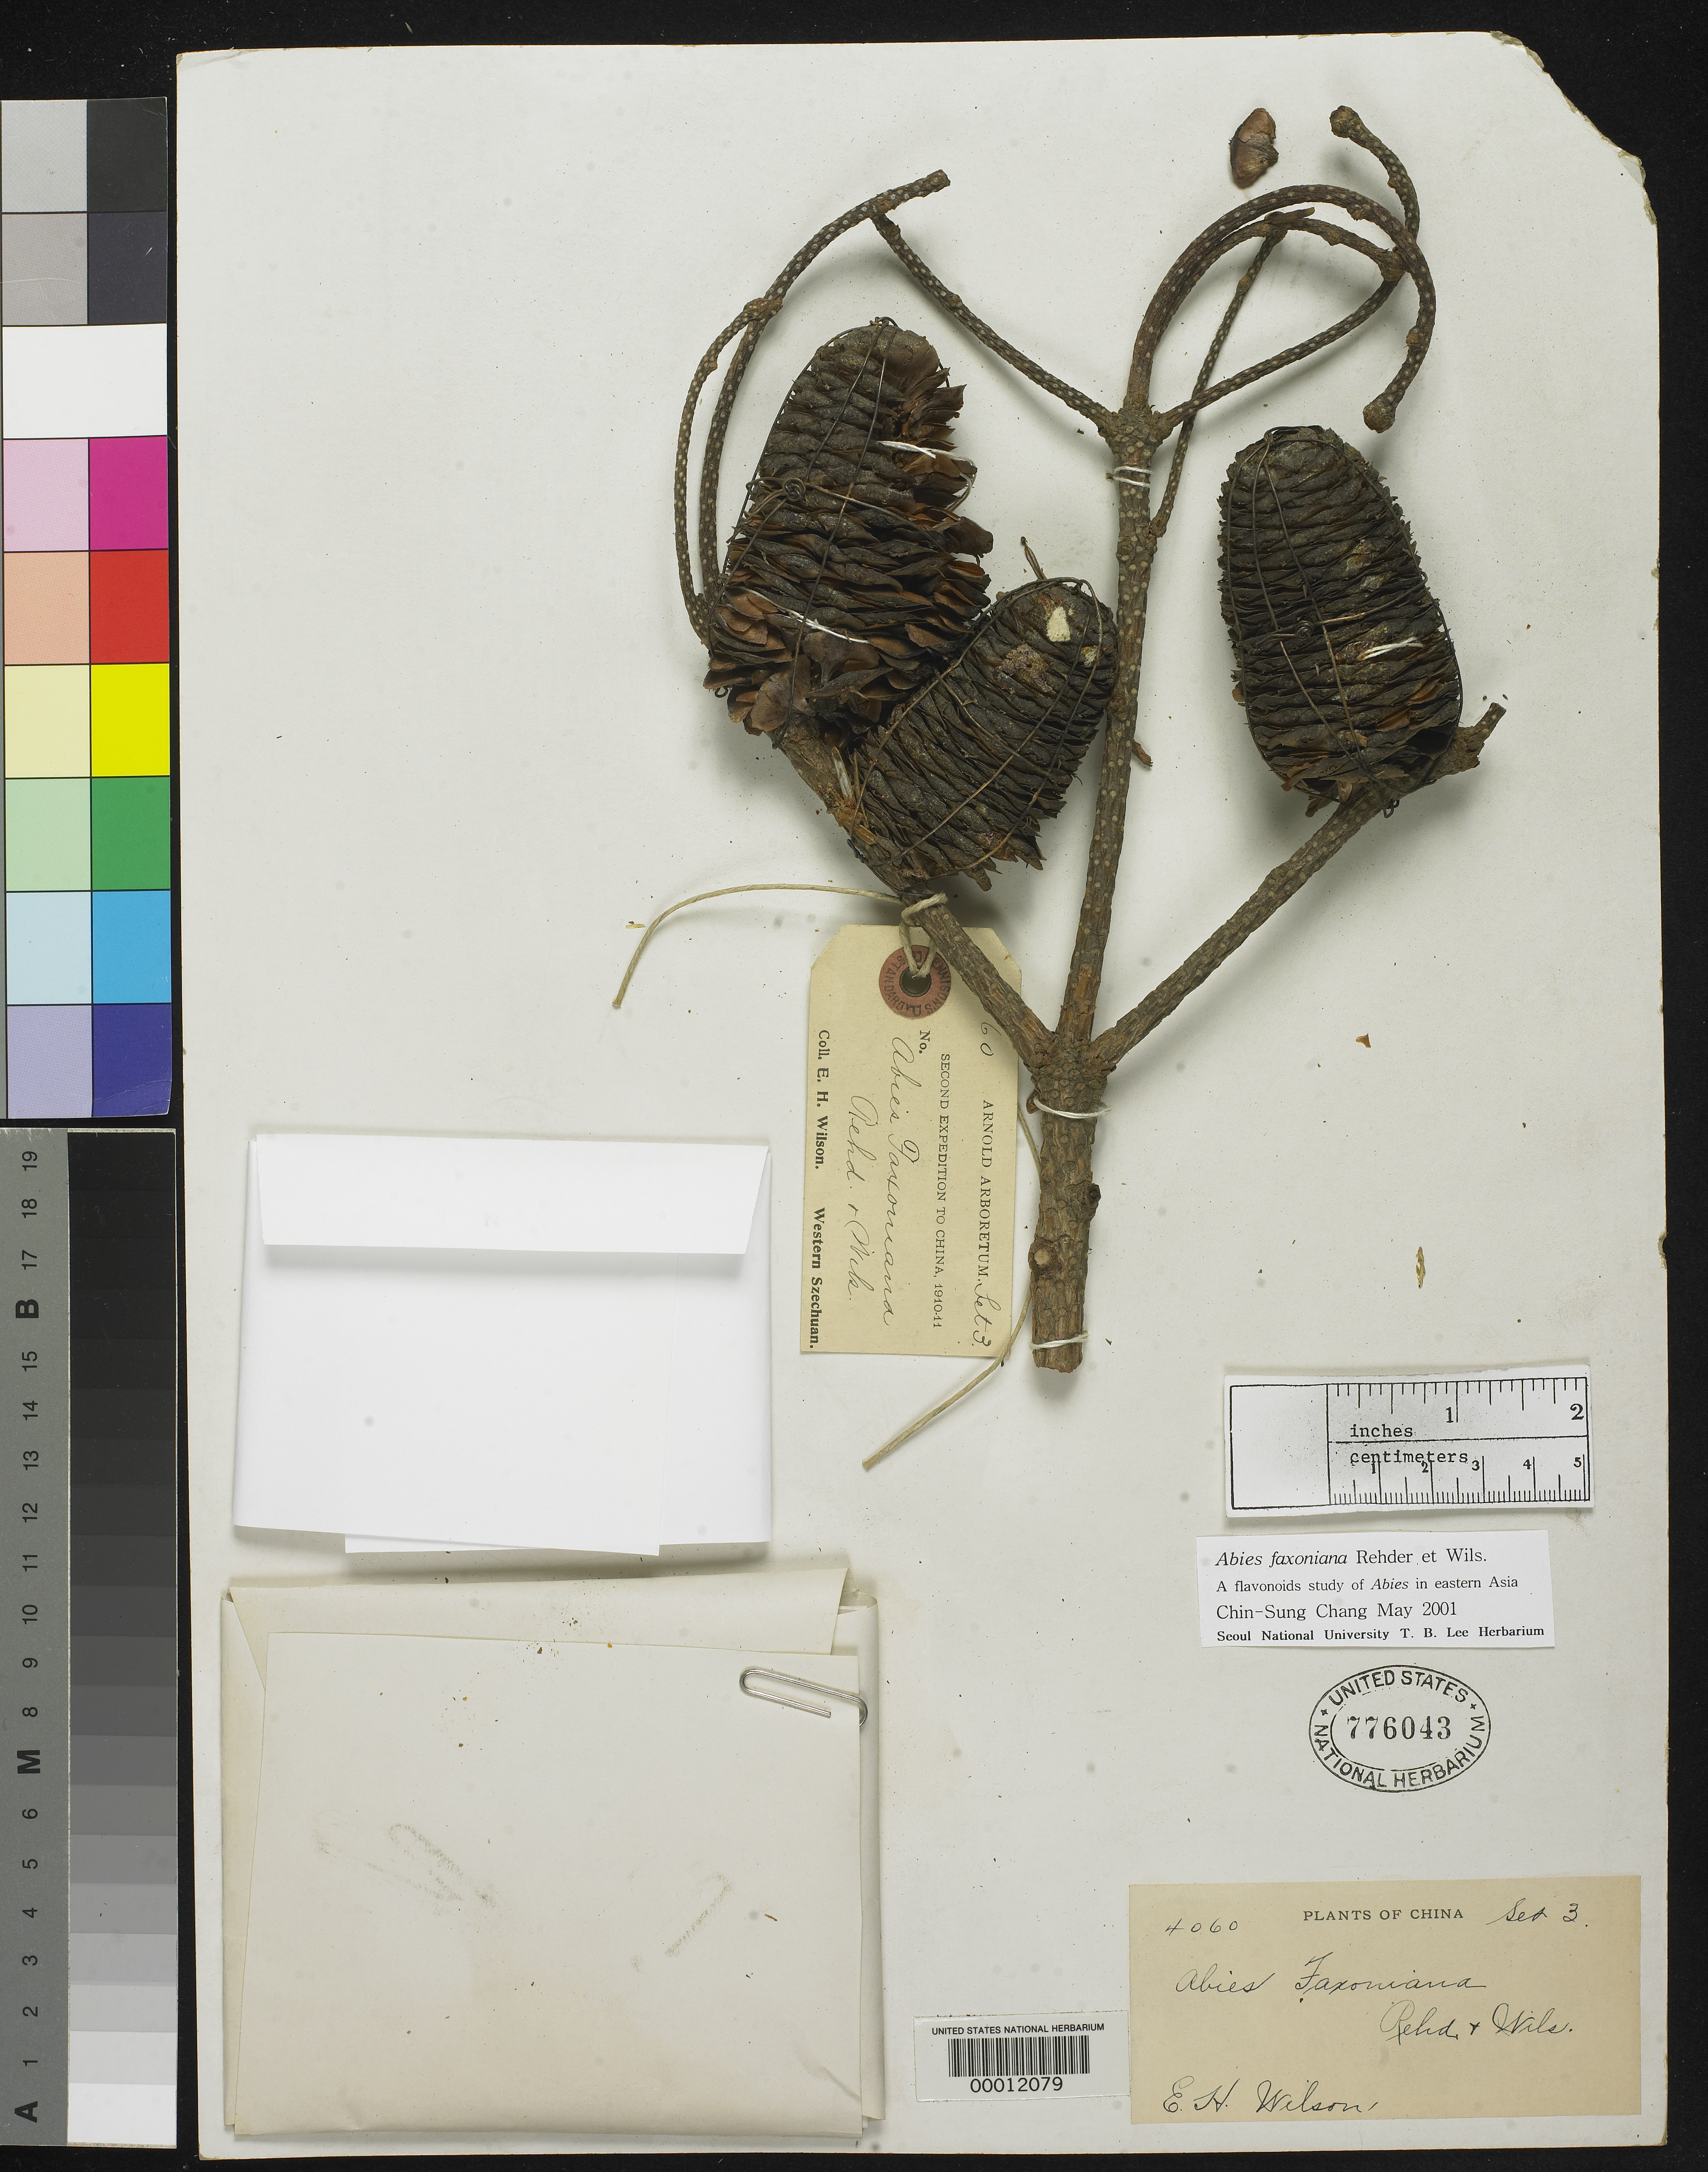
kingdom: Plantae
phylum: Tracheophyta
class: Pinopsida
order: Pinales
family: Pinaceae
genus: Abies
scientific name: Abies faxoniana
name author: Rehder & E.H. Wilson in Sarg.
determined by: Chang, C. S., (SNUA)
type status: Isotype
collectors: E. H. Wilson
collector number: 4060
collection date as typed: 1910 to -- --- 1911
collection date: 1910/1911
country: China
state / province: Sichuan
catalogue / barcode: US 776143